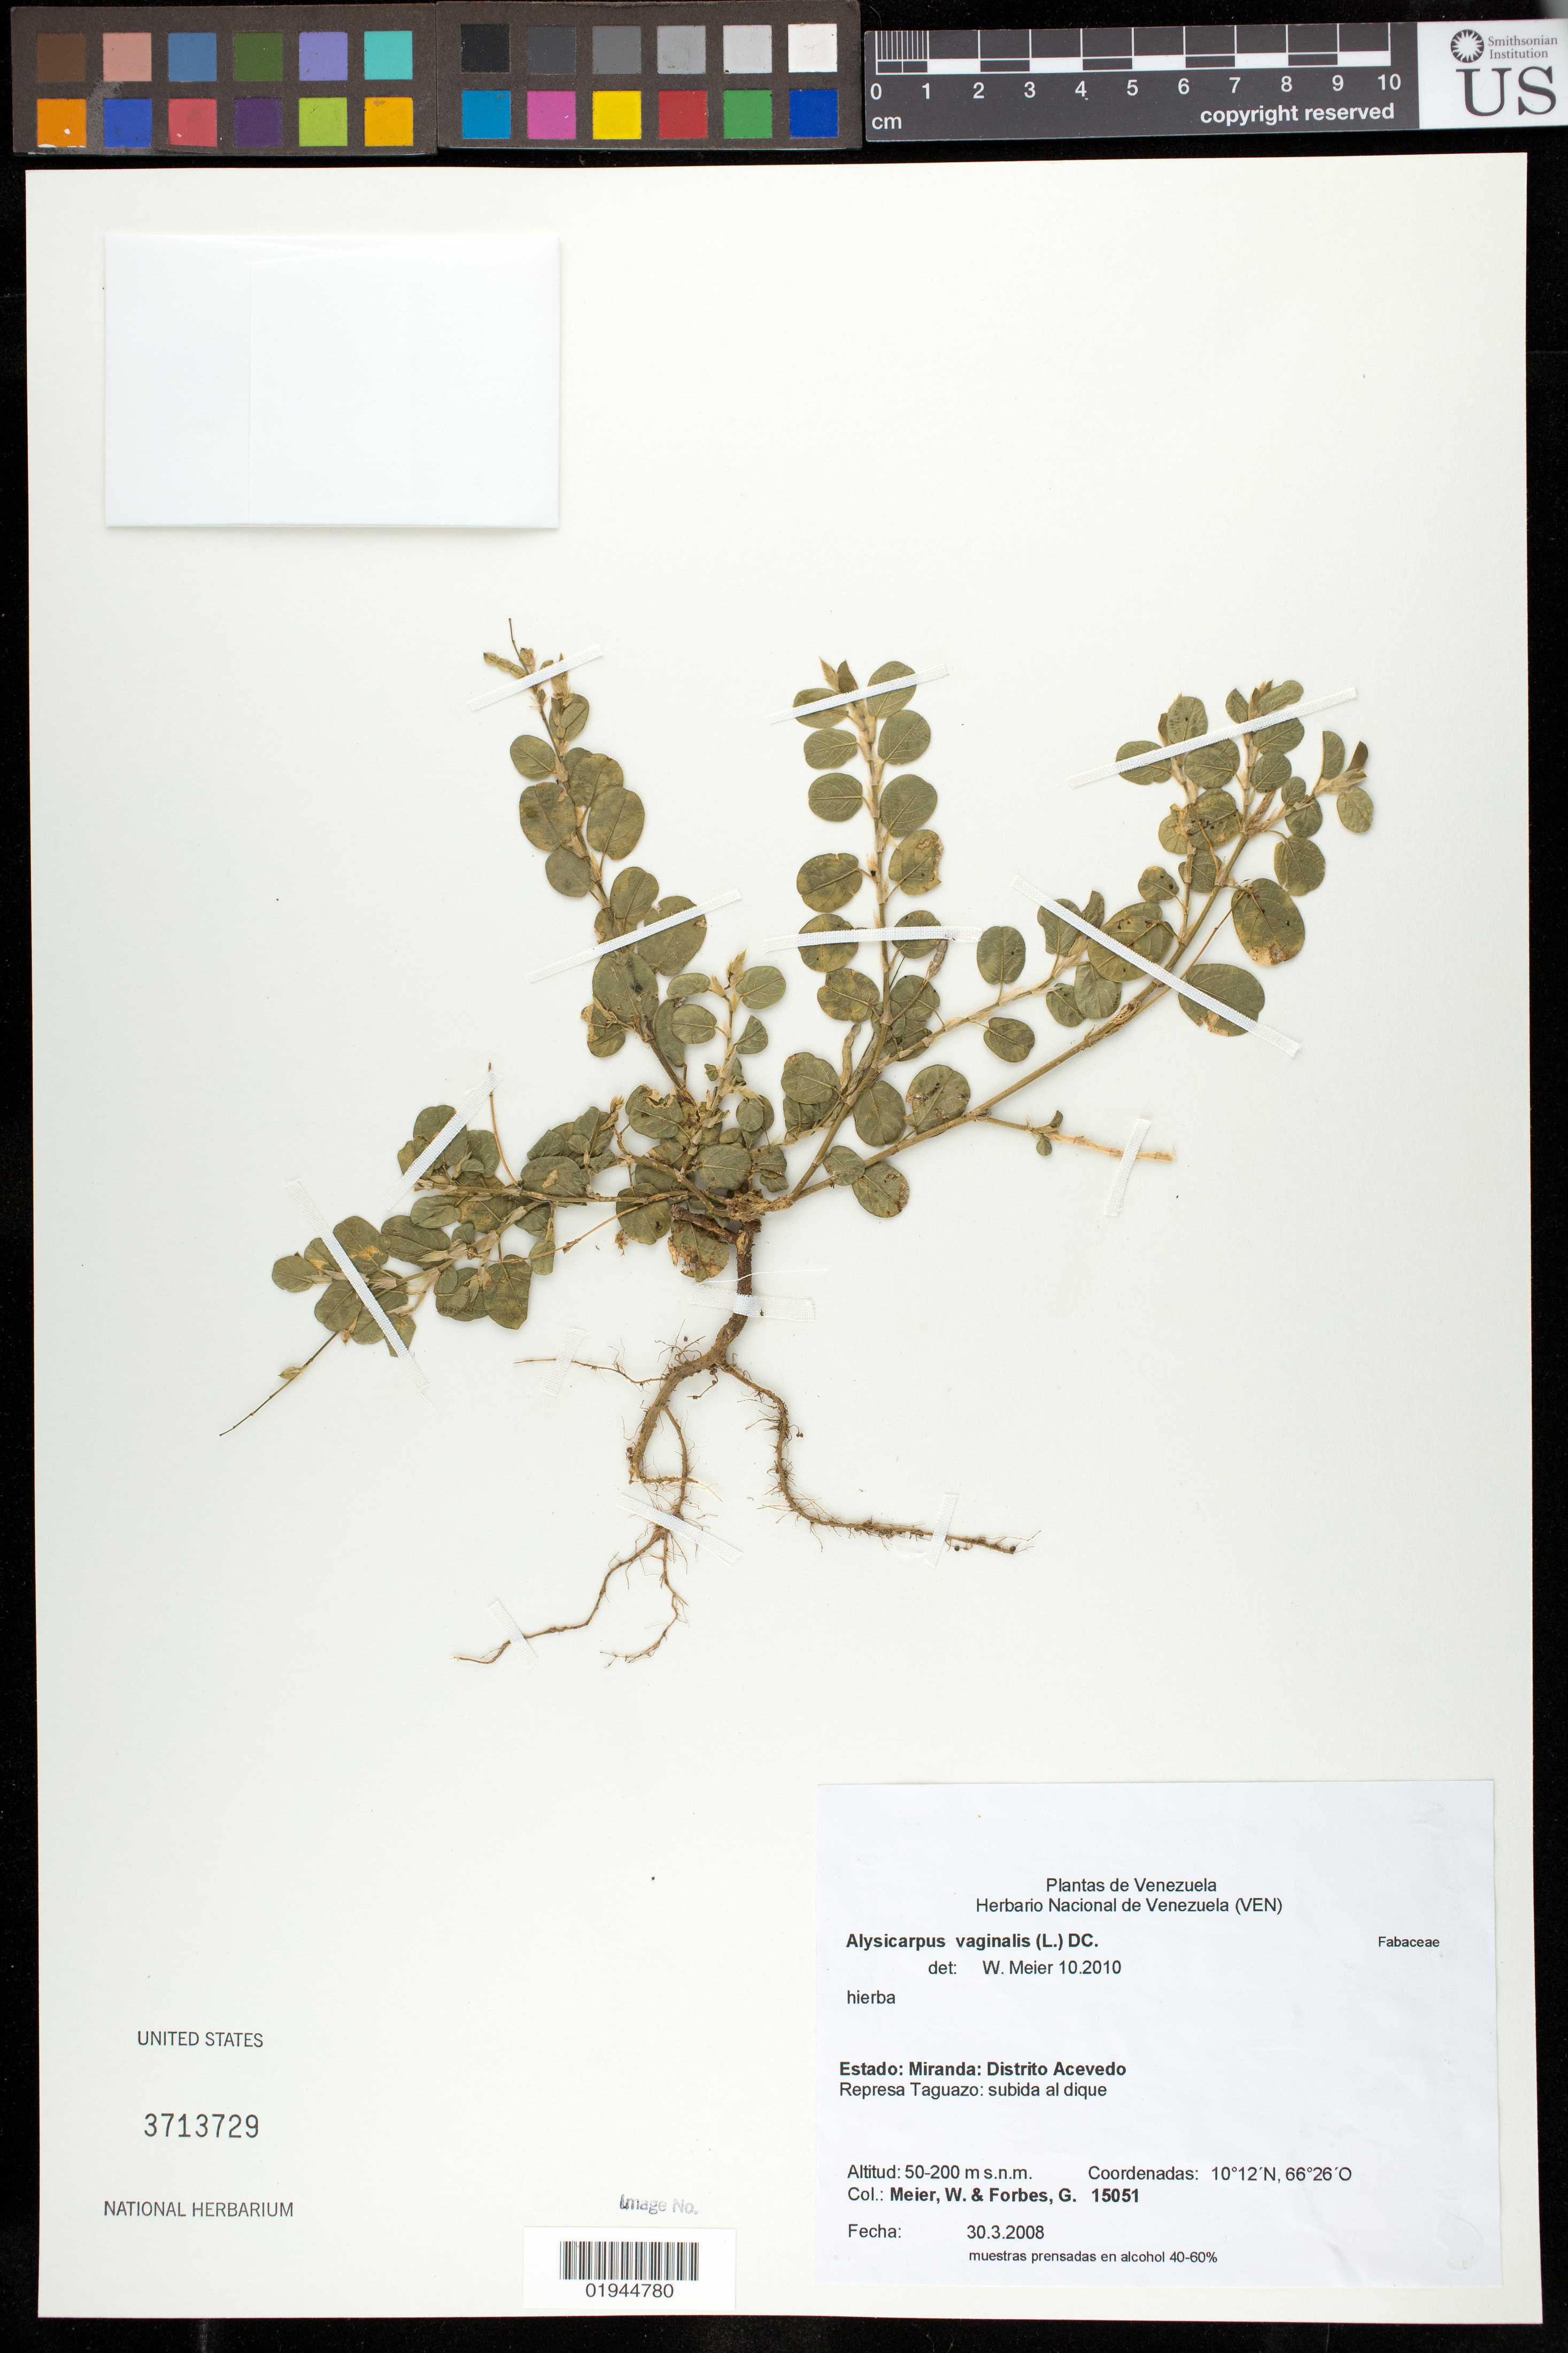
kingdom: Plantae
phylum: Tracheophyta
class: Magnoliopsida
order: Fabales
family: Fabaceae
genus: Alysicarpus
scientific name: Alysicarpus vaginalis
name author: (L.) DC.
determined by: Meier, Winfried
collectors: W. Meier & G. Forbes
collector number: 15051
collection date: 2008-03-30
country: Venezuela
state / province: Miranda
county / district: Acevedo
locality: Represa Taguazo: subida al dique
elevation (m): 50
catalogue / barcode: US 3713729